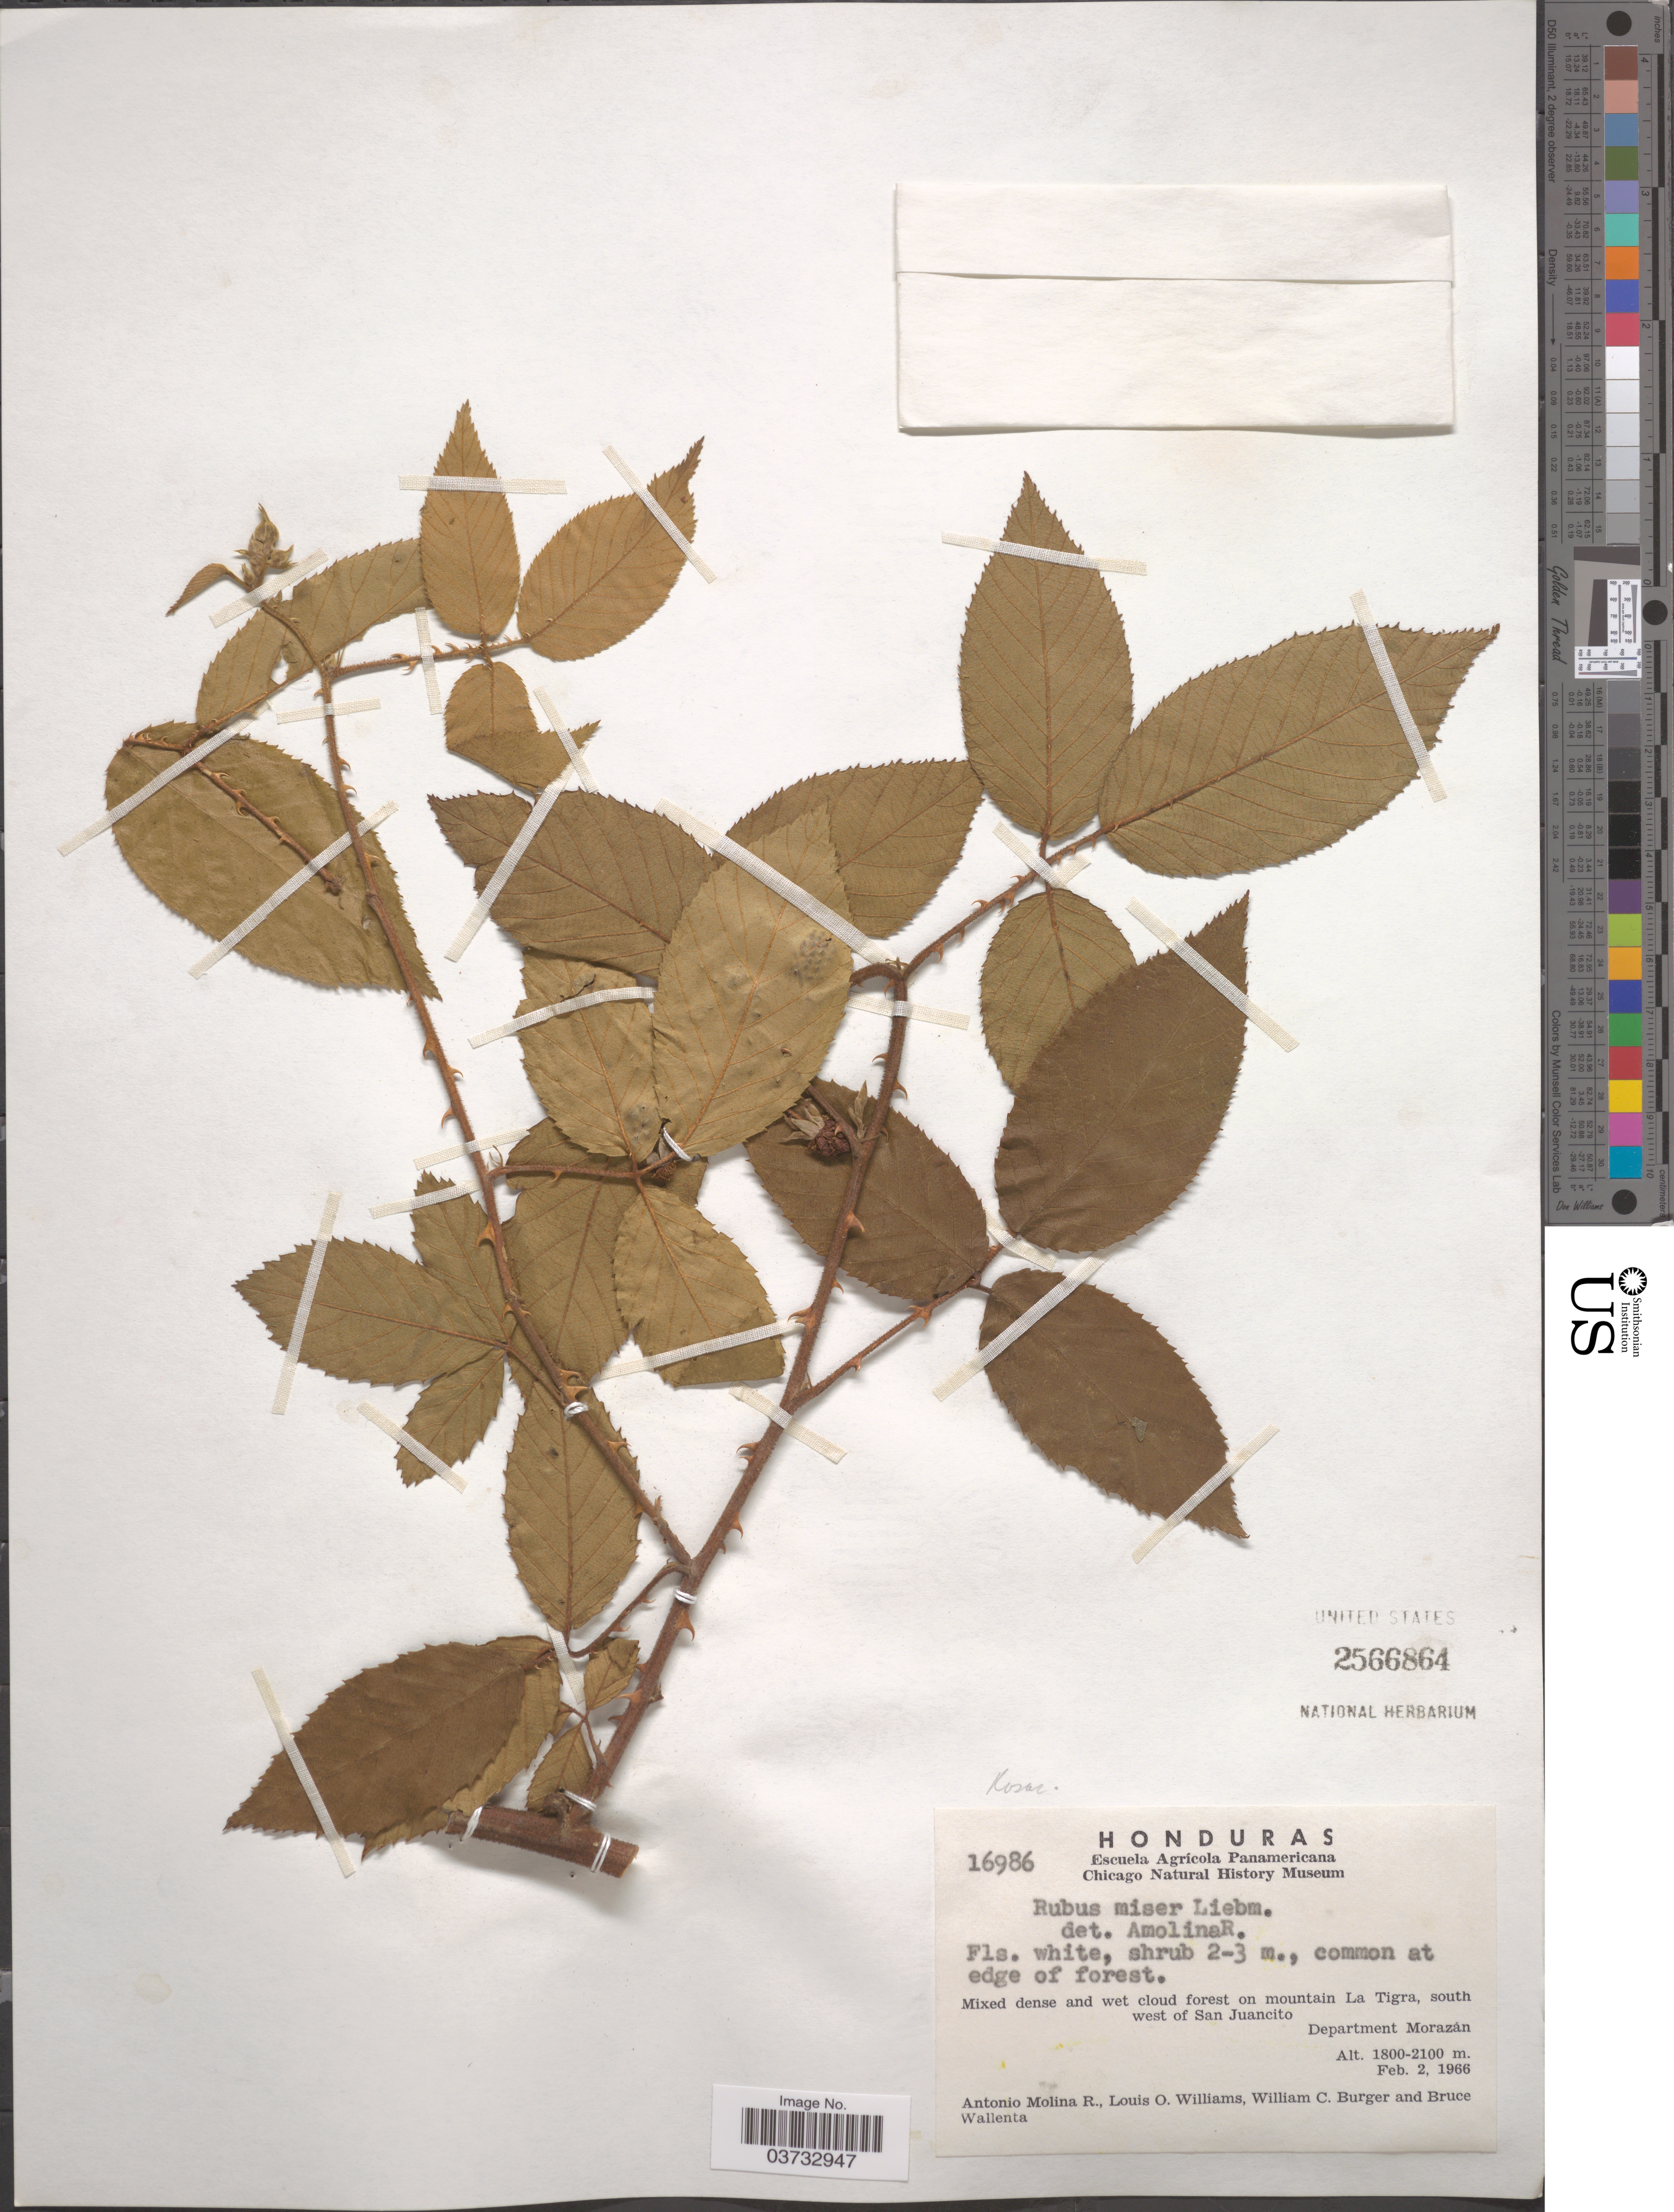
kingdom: Plantae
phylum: Tracheophyta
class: Magnoliopsida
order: Rosales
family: Rosaceae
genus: Rubus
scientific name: Rubus miser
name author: Liebm.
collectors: A. Molina R., L. O. Williams, W. Burger & B. Wallenta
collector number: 16986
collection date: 1966-02-02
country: Honduras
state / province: Fco. Morazán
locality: On mountain La Tigra, south west of San Juancito. Department Morazán.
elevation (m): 1800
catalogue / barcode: US 2566864